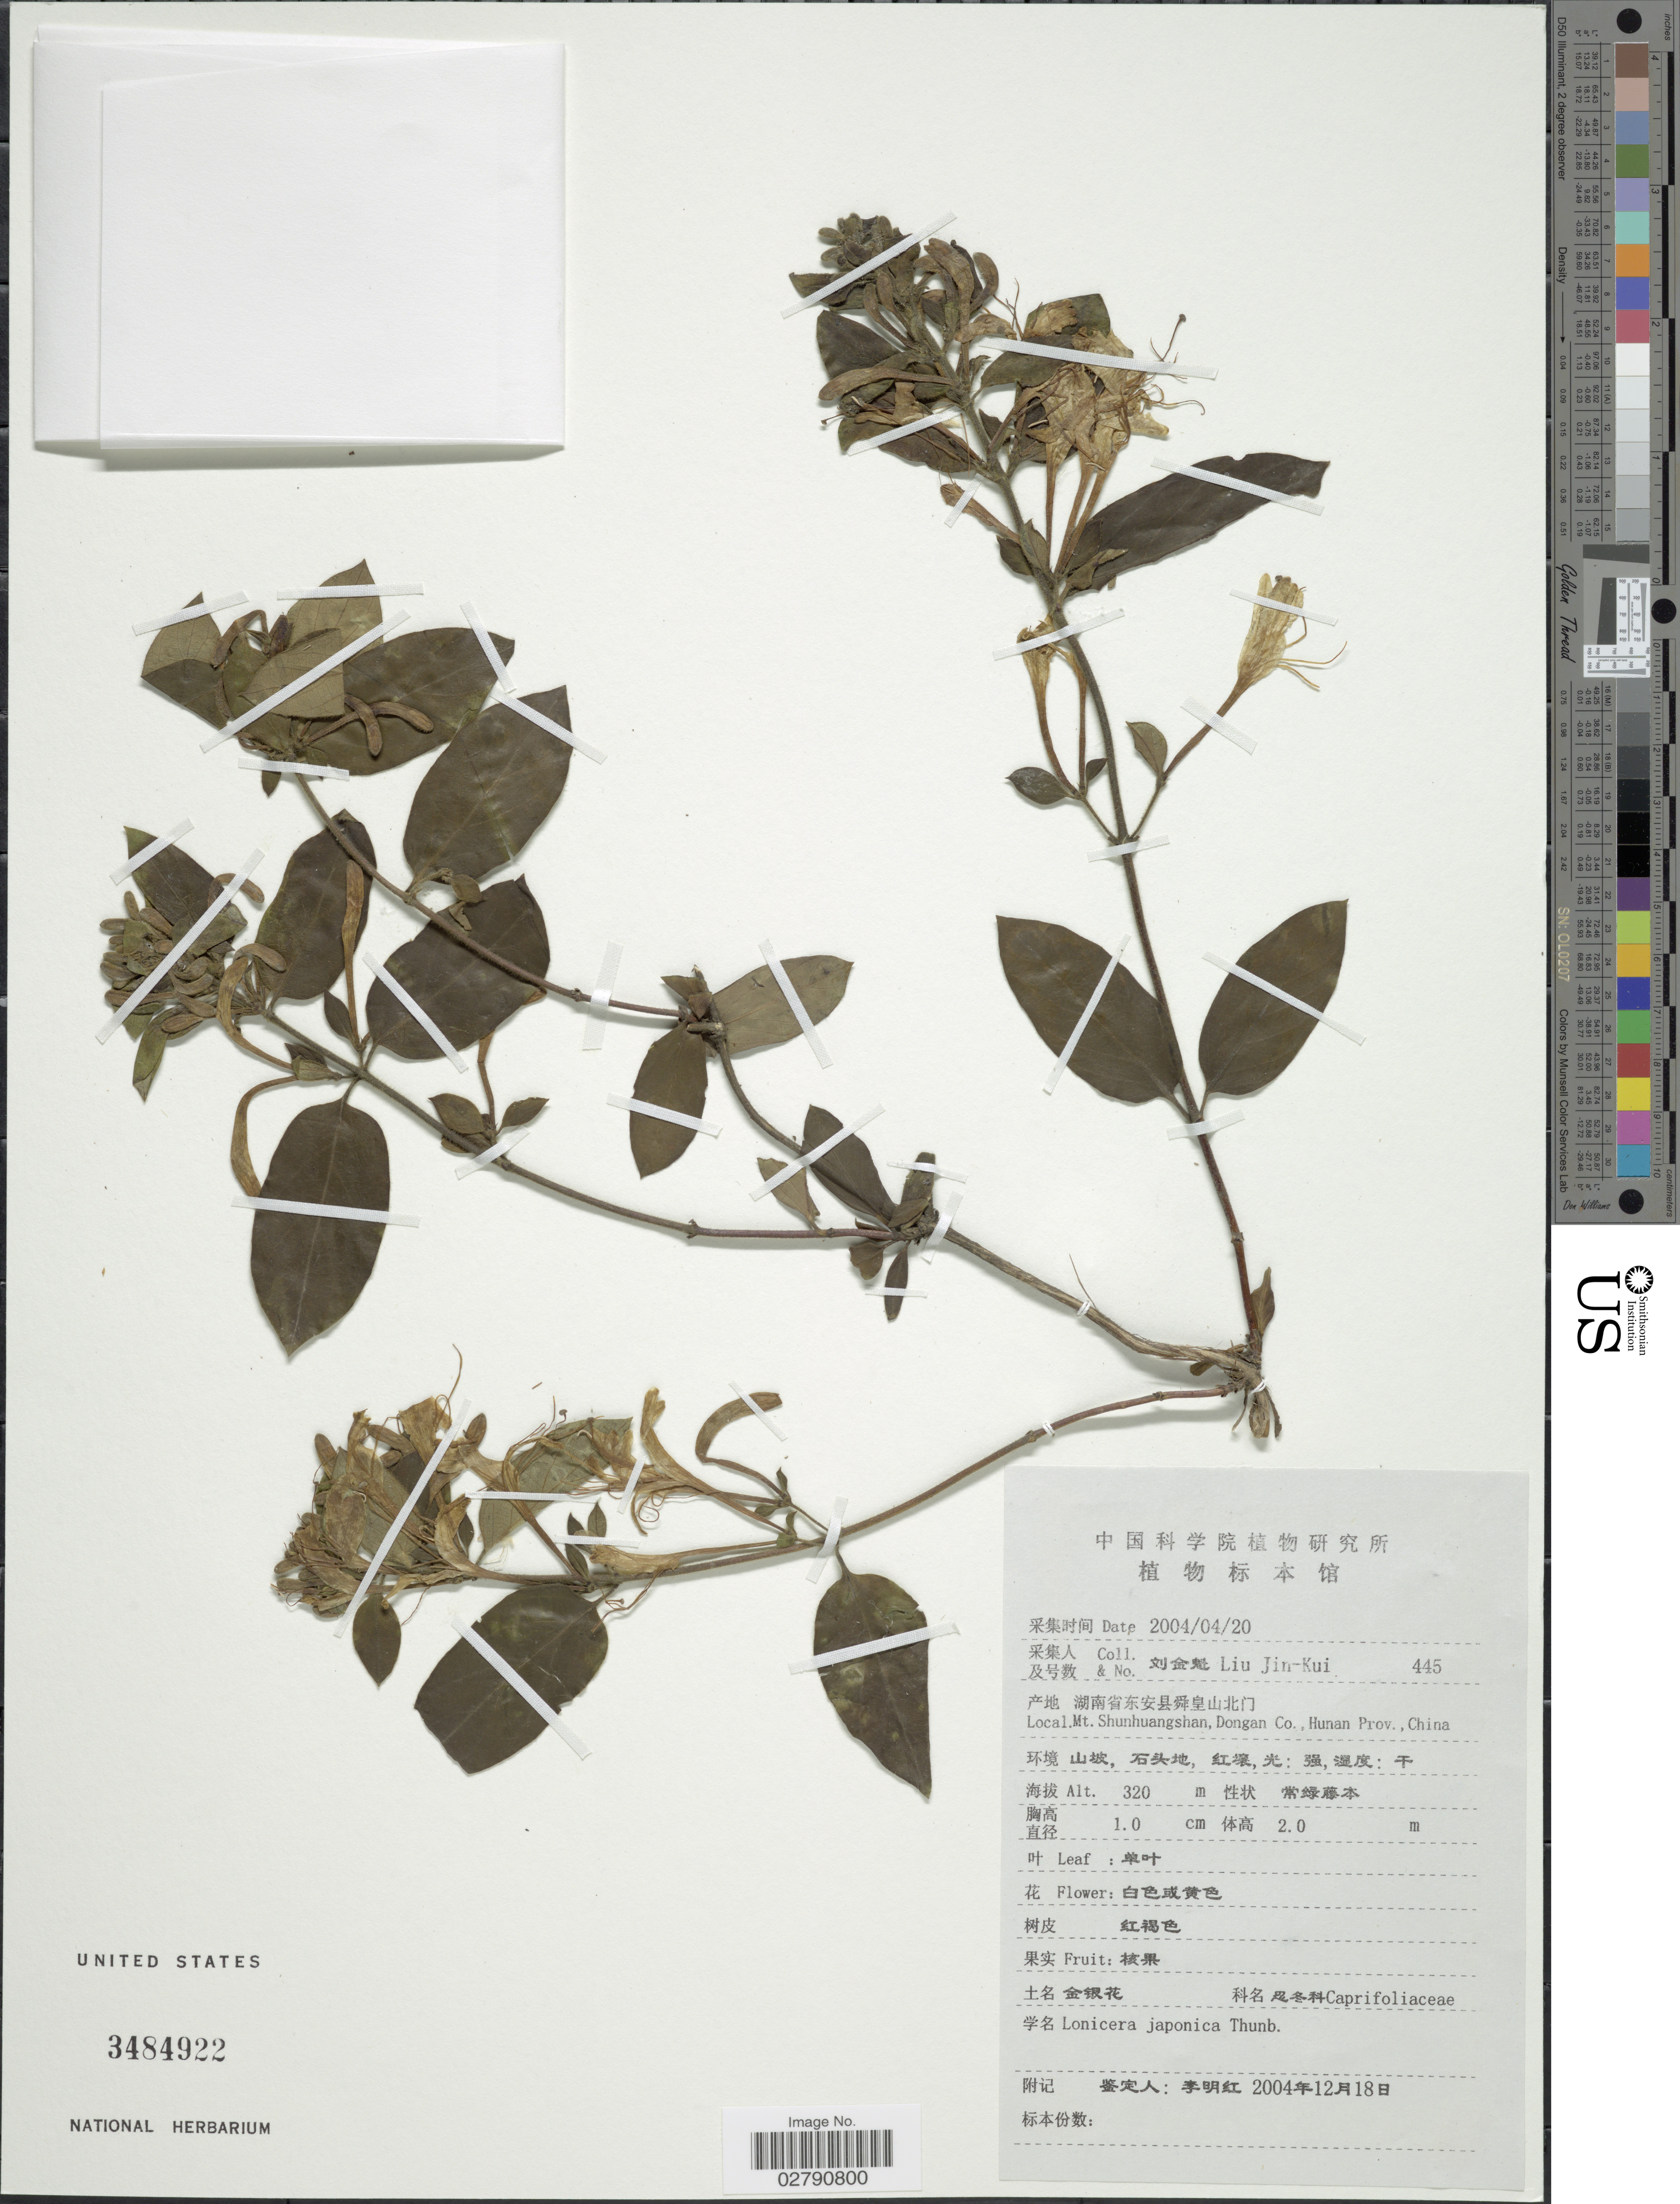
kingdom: Plantae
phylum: Tracheophyta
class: Magnoliopsida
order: Dipsacales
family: Caprifoliaceae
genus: Lonicera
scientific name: Lonicera japonica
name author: Thunb.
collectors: Liu Jin-Kui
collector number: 445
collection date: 2004-04-20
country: China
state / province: Hunan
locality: Mt. Shunhuangshan, Dongan Co., Hunan Prov.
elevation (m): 320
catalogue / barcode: US 3484922